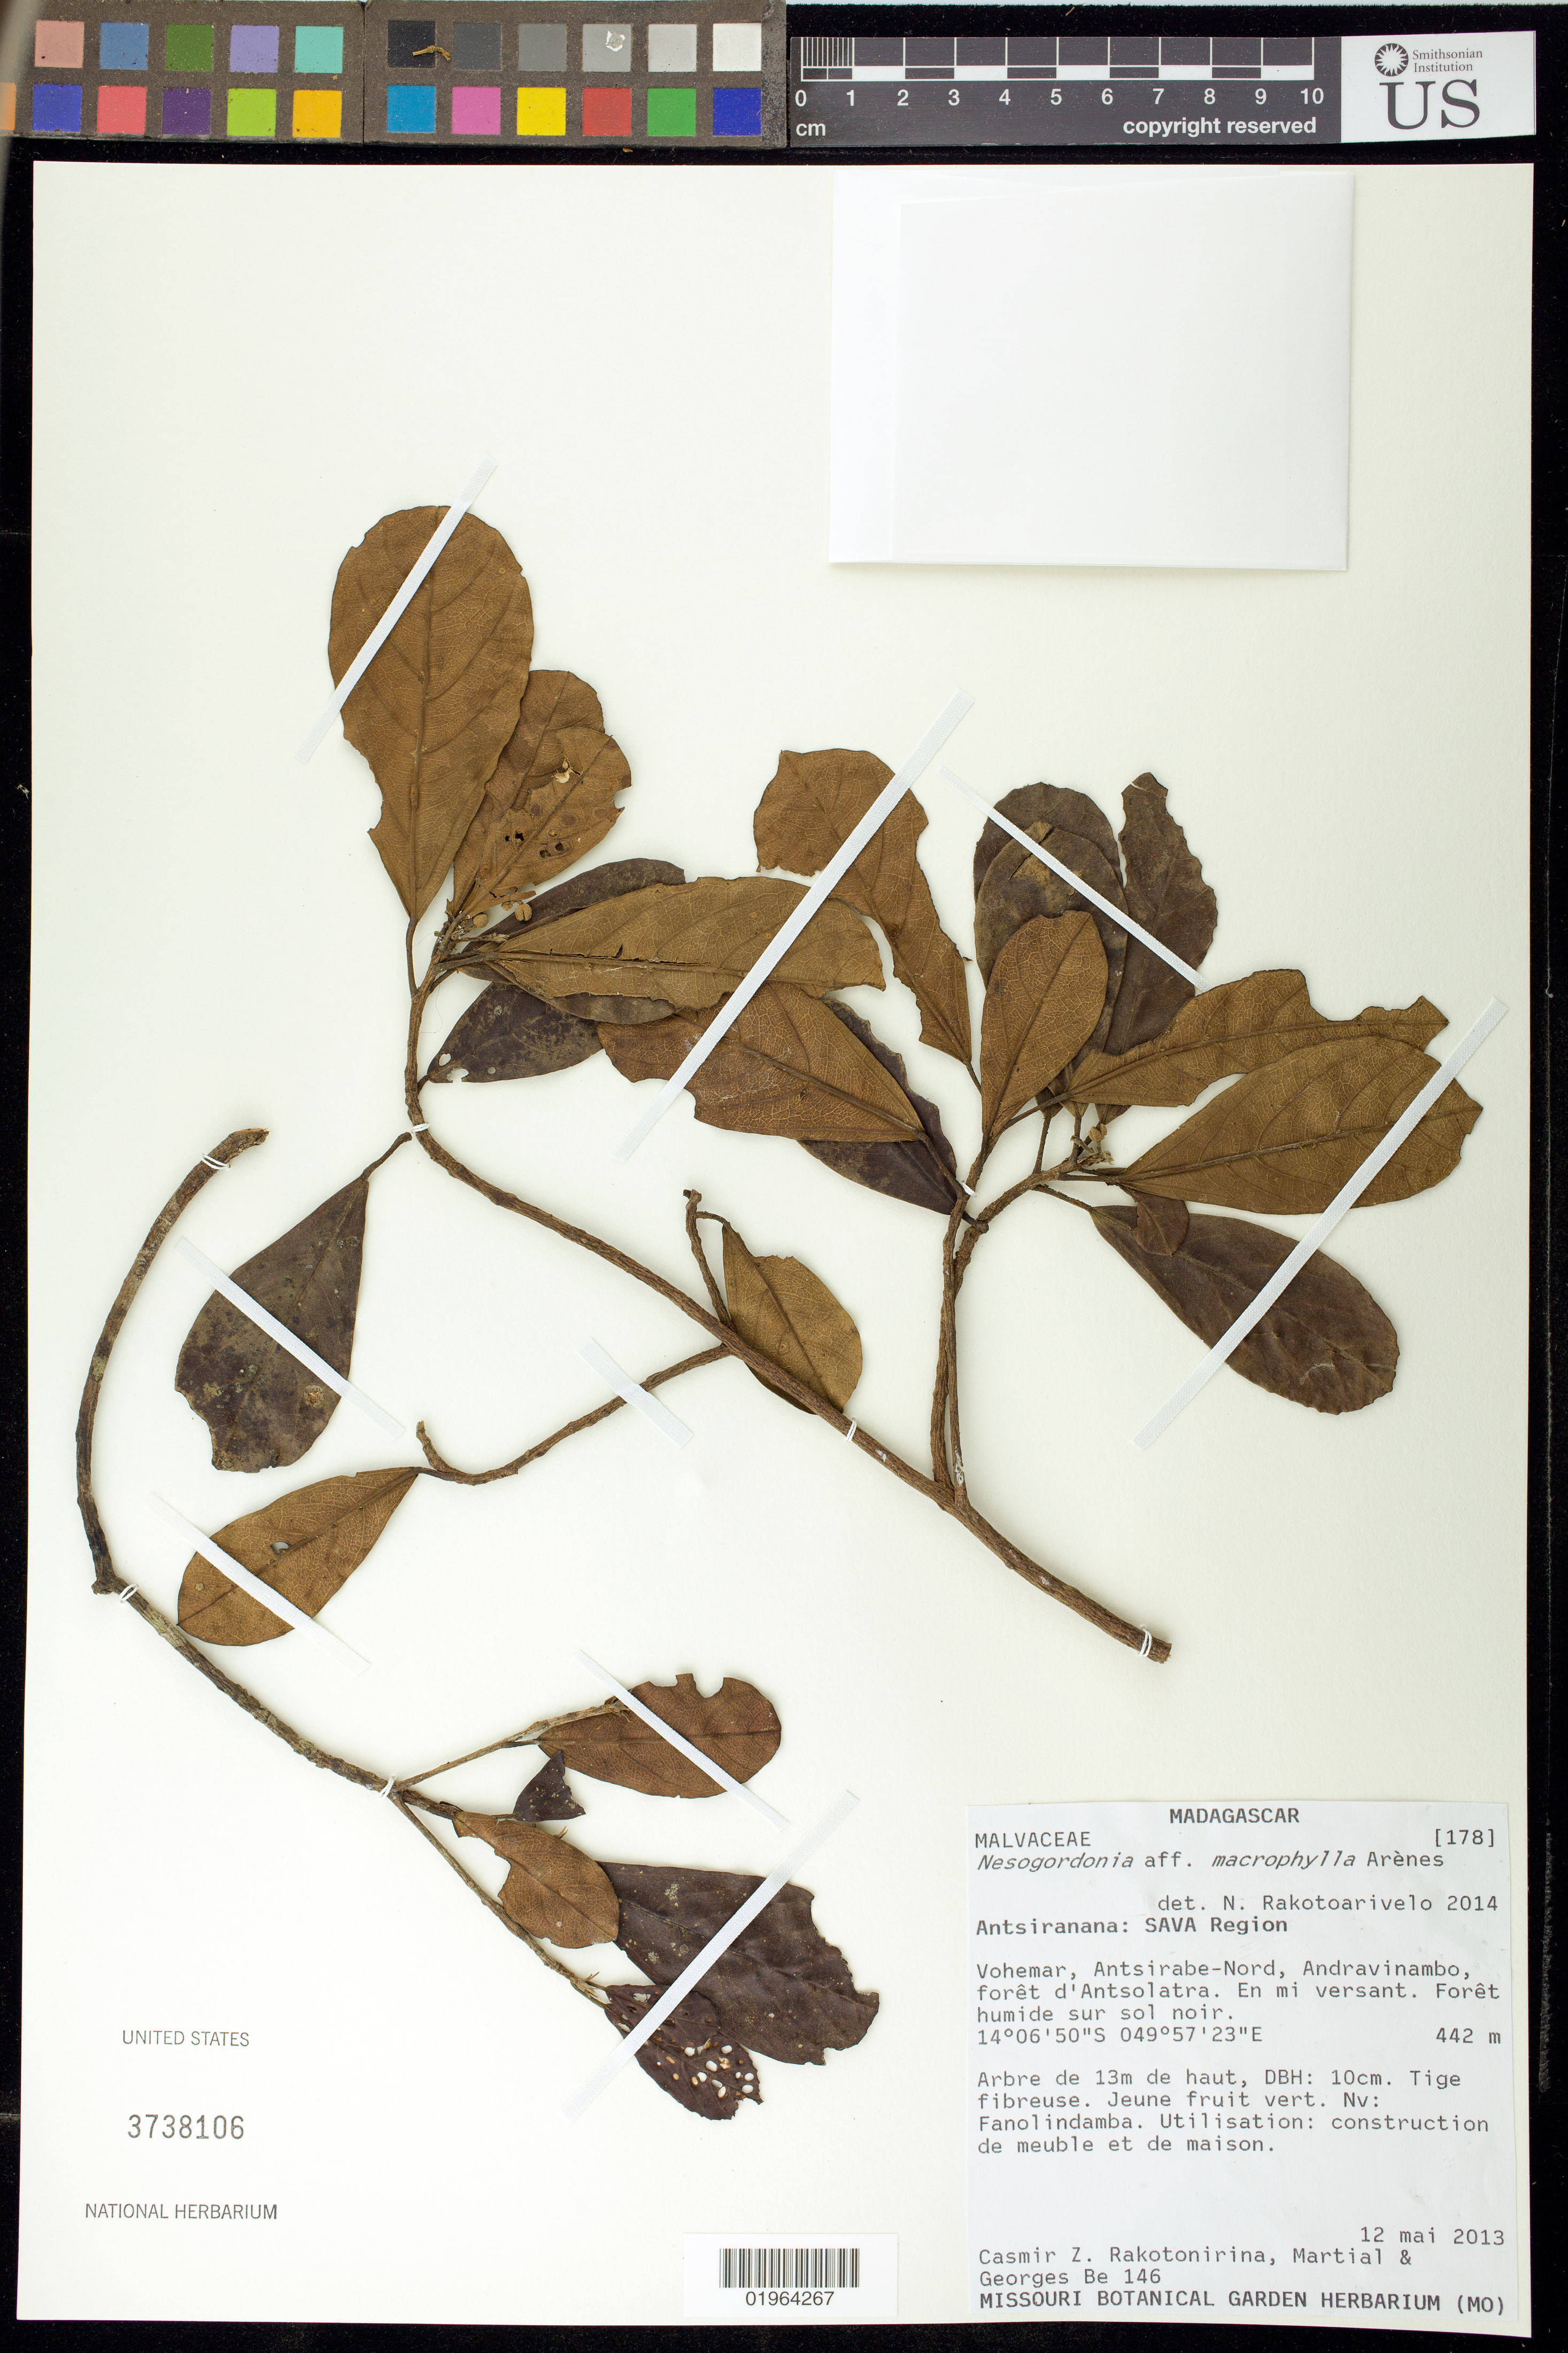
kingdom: Plantae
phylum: Tracheophyta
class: Magnoliopsida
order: Malvales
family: Malvaceae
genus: Nesogordonia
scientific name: Nesogordonia macrophylla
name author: Arènes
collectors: C. Rakotonirina, Martial & G. Be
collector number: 146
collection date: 2013-05-12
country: Madagascar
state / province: Sava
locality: Vohemar, Antsirabe-Nord, Andravinambo, forêt d'Antsolatra.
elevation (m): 442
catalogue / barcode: US 3738106